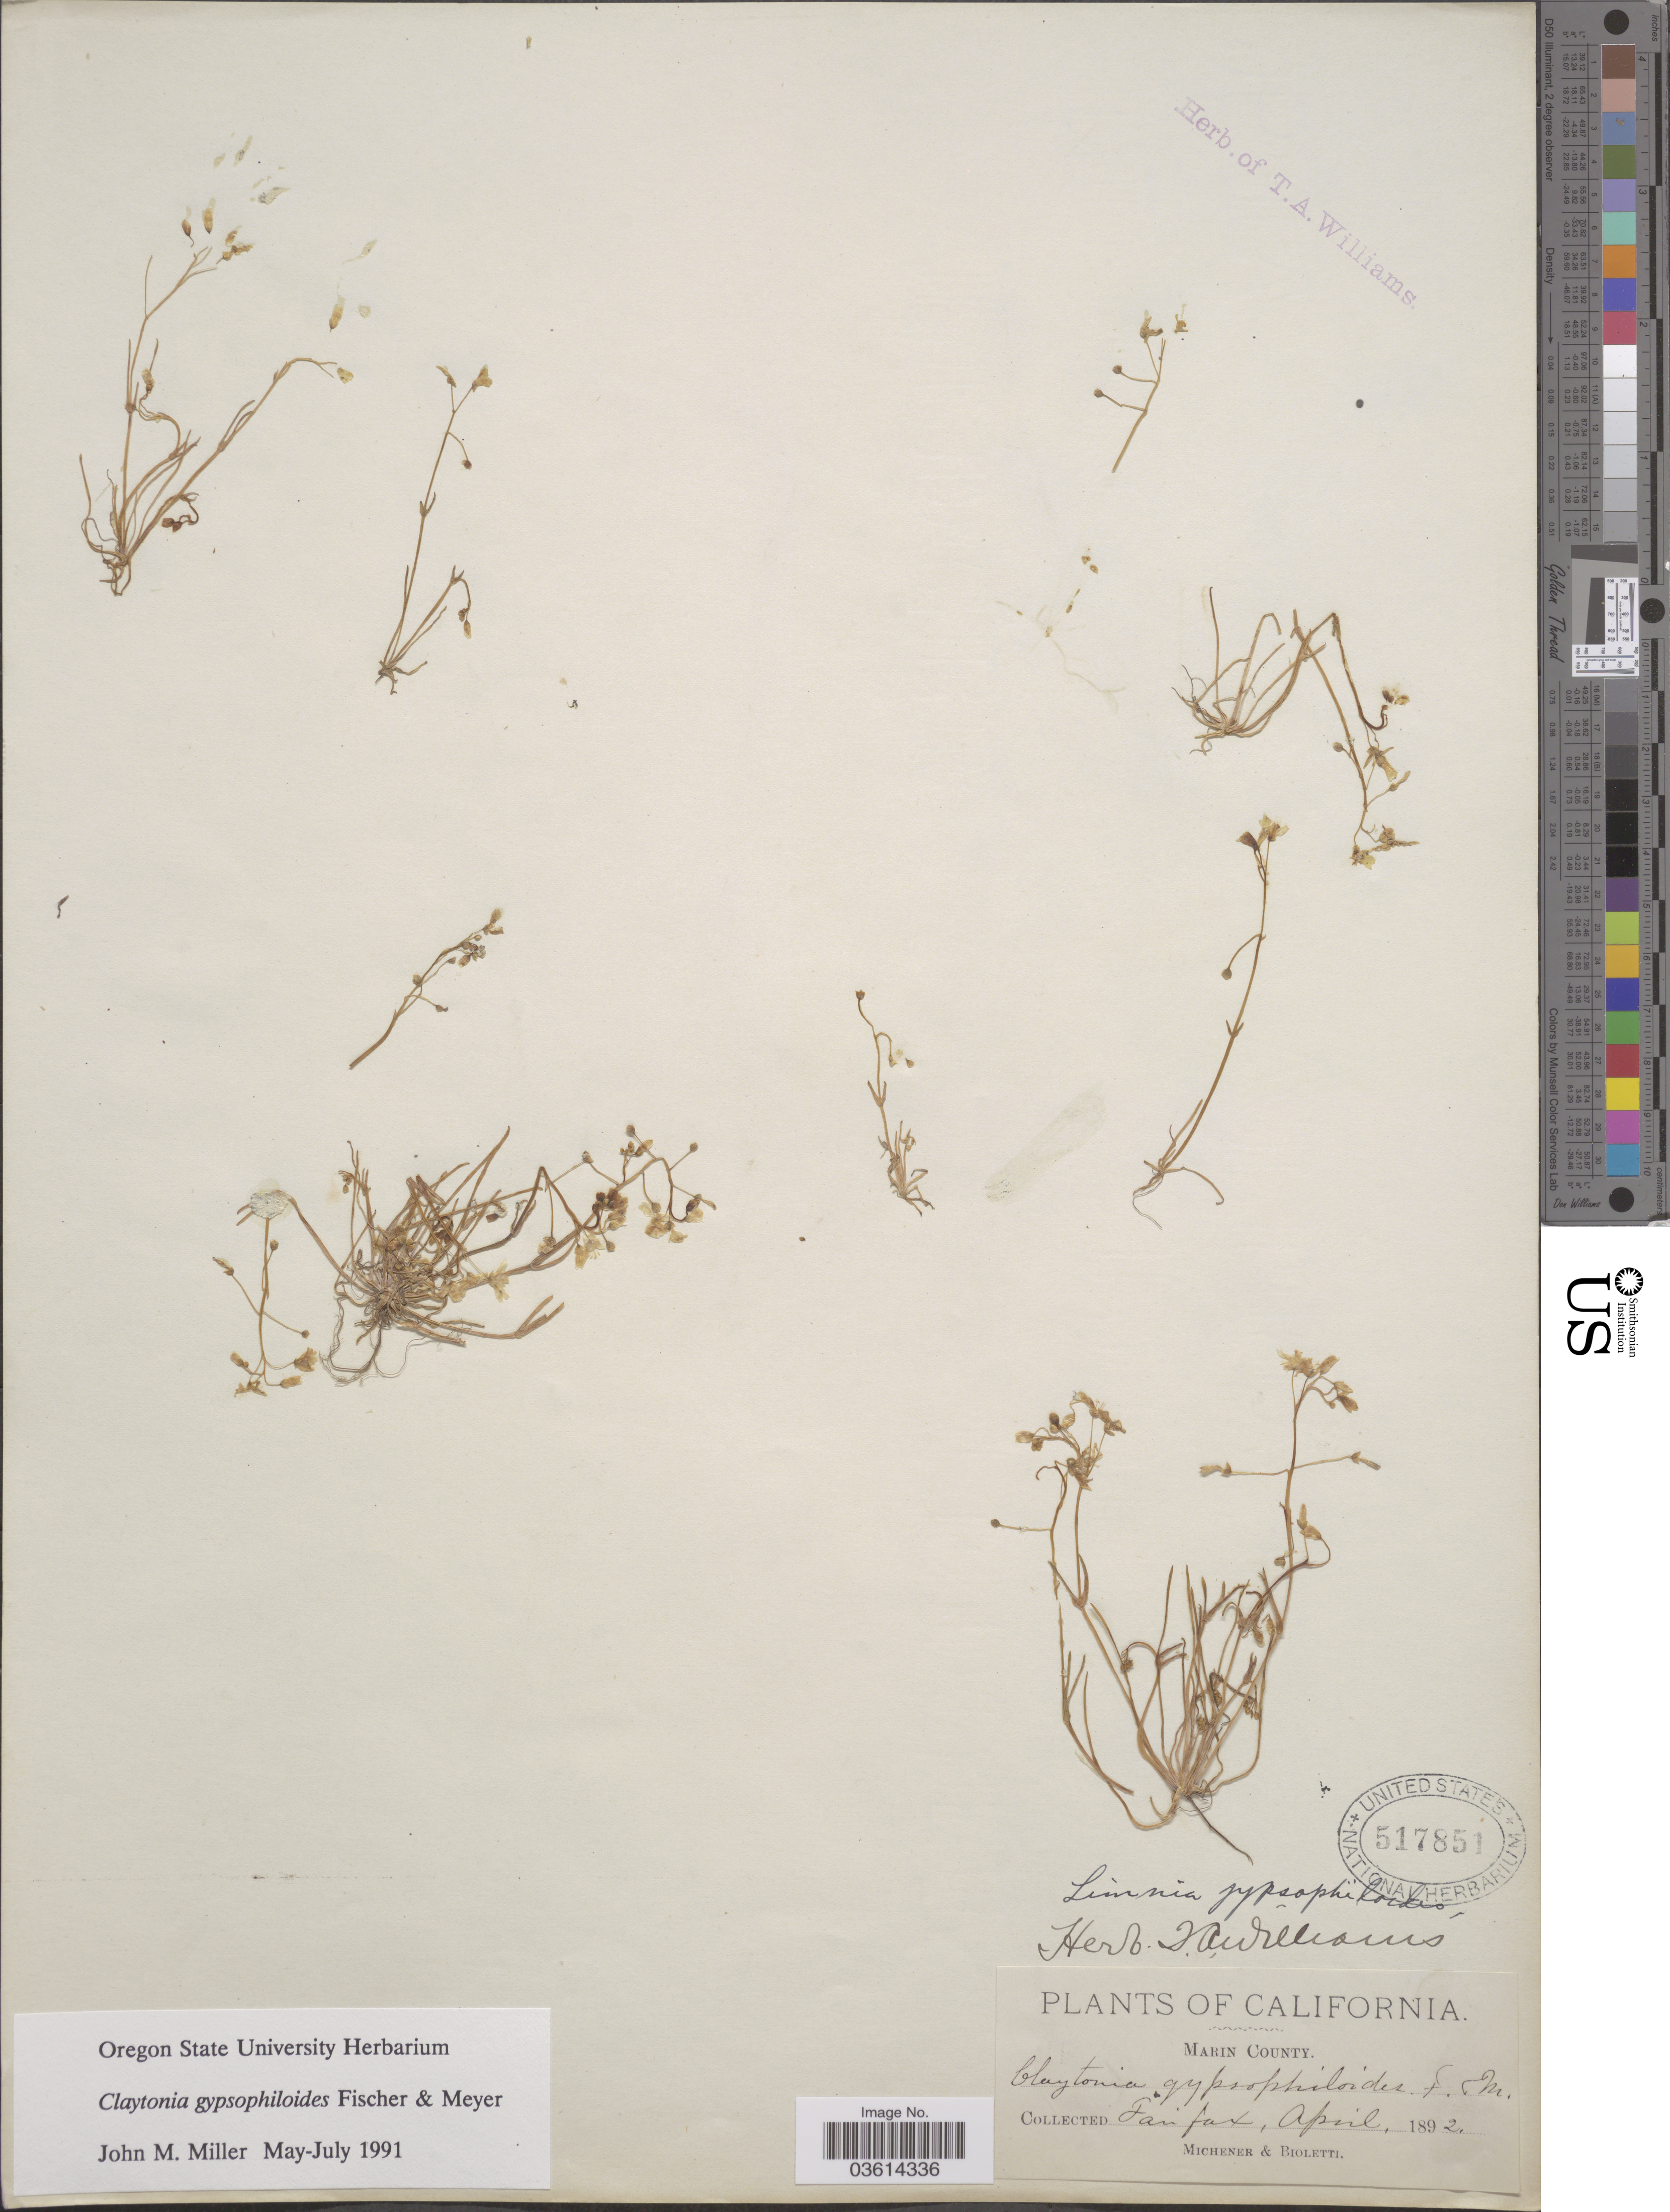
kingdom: Plantae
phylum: Tracheophyta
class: Magnoliopsida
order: Caryophyllales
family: Montiaceae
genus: Claytonia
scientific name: Claytonia gypsophiloides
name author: Fisch. & C.A. Mey.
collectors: -. Michener & -- Bioletti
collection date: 1892-04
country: United States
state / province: California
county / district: Marin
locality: Marin County. Fairfax.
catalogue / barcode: US 517851